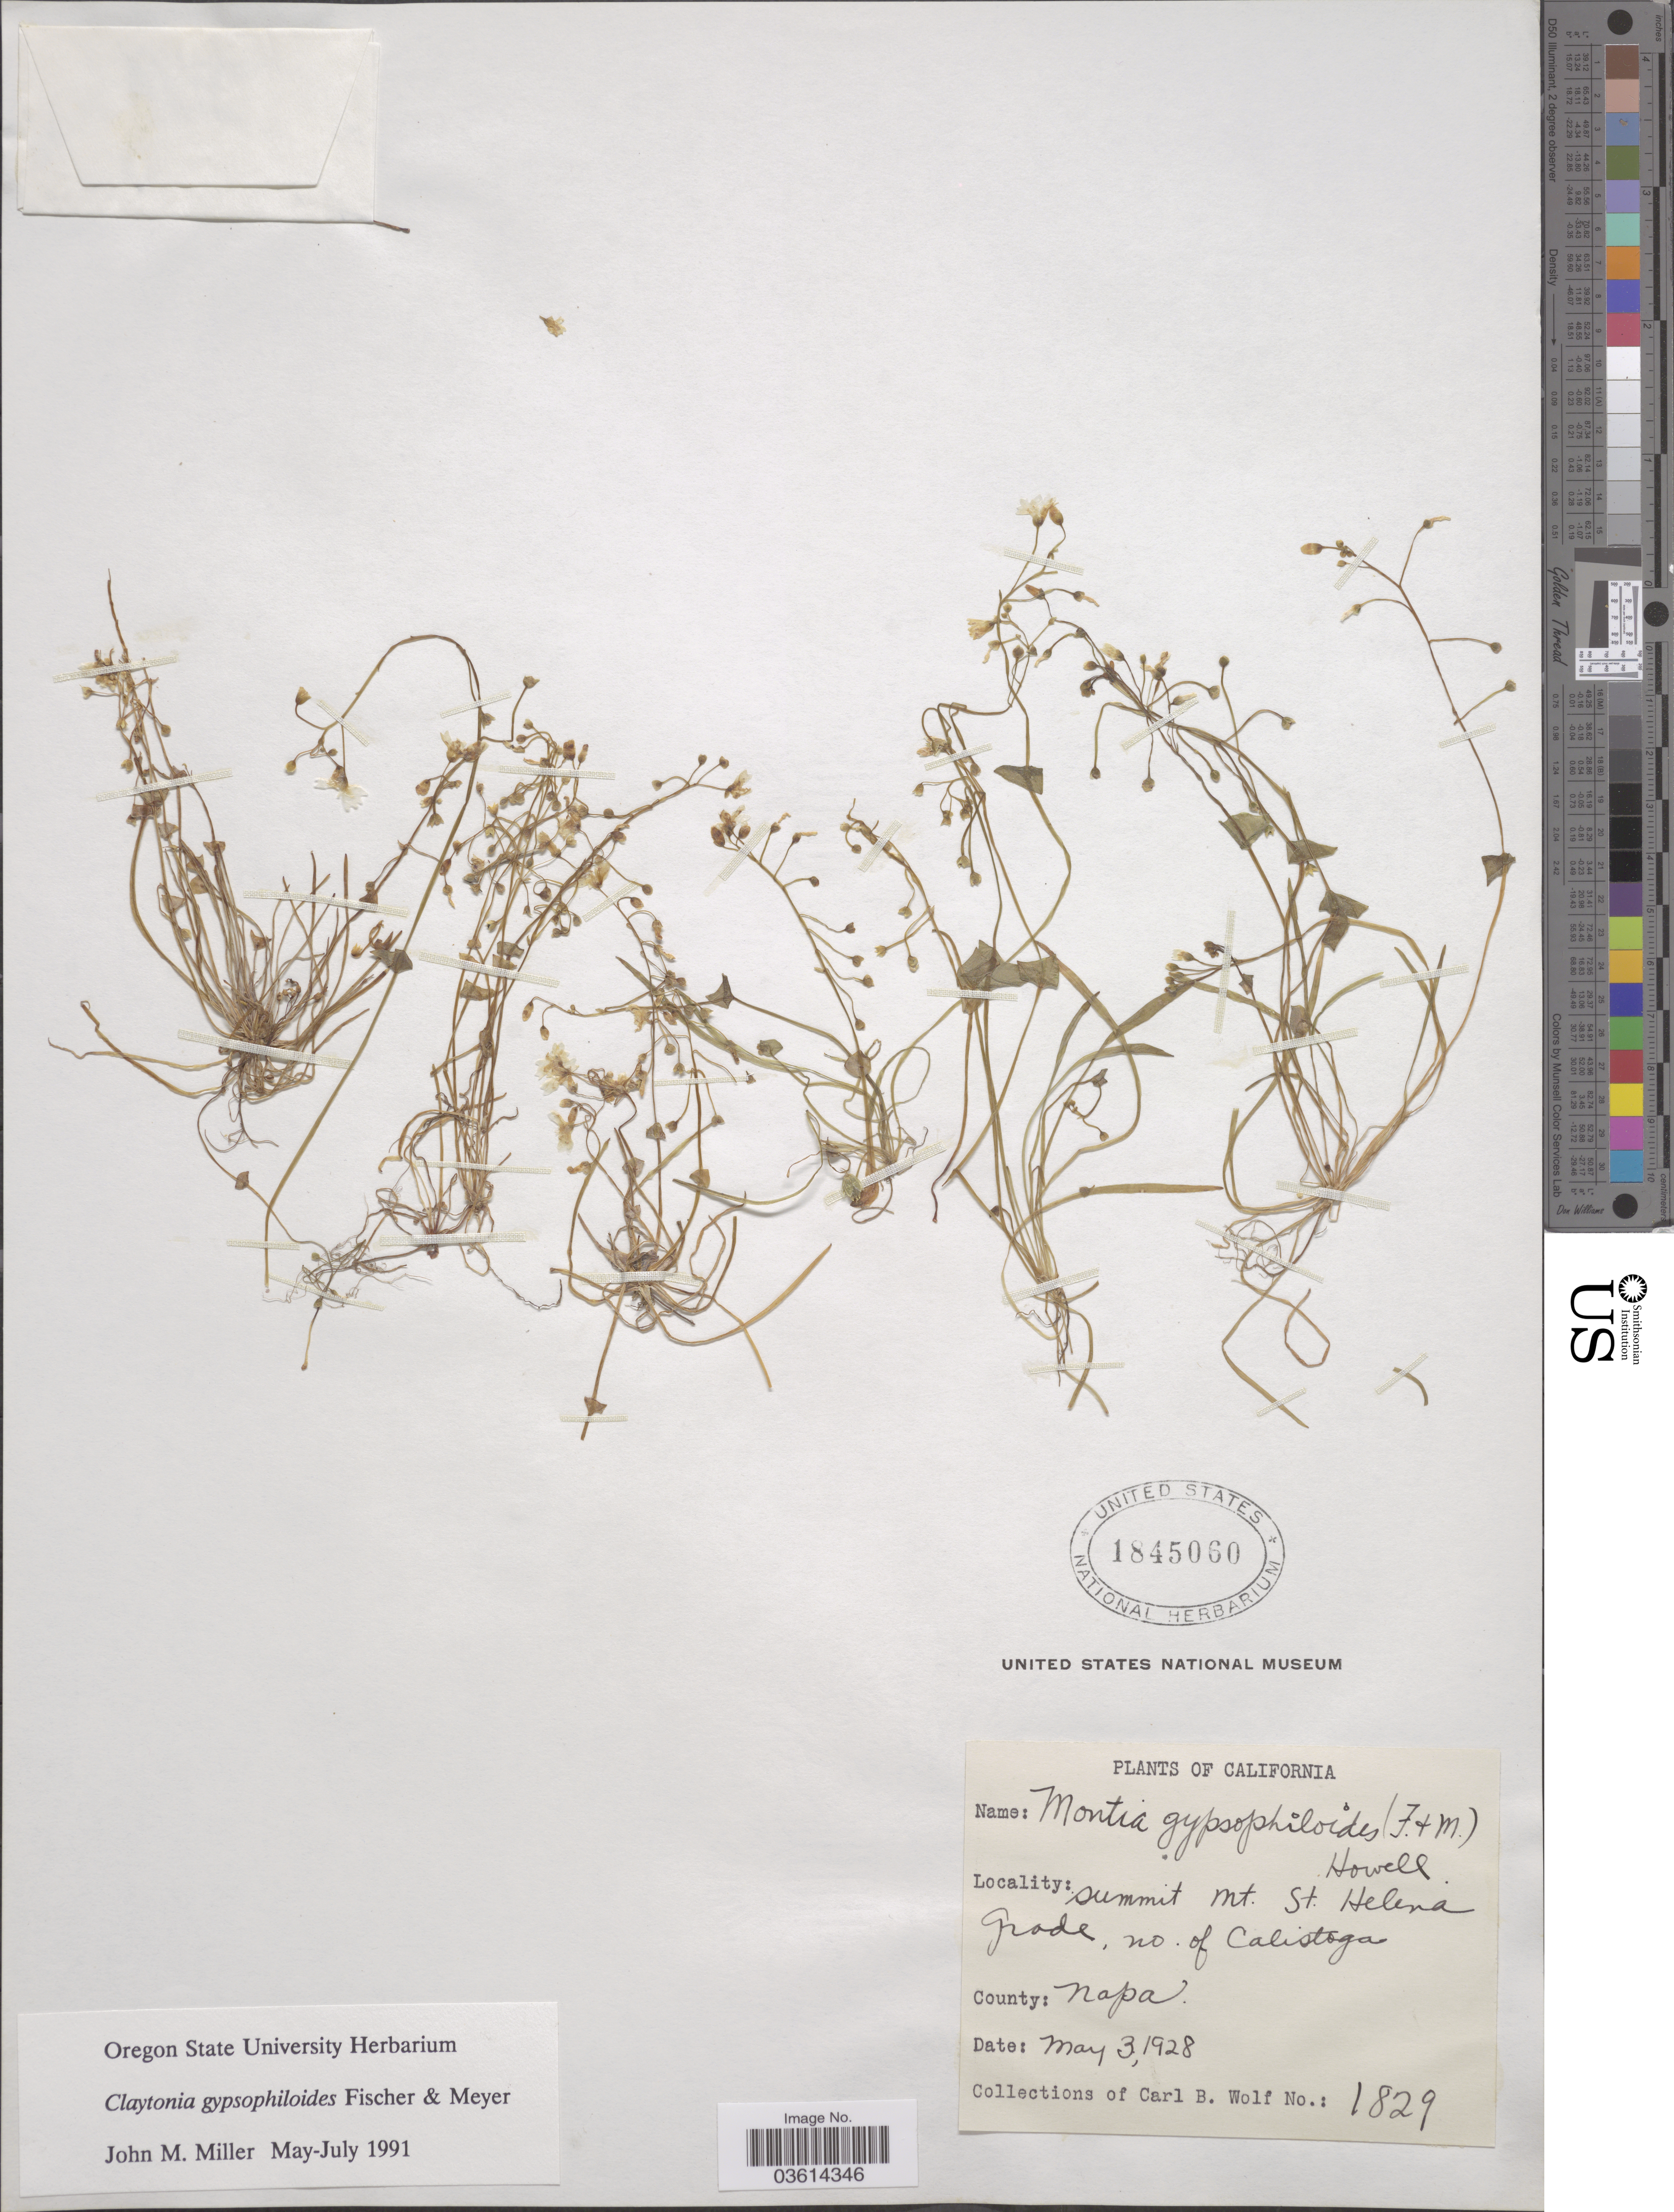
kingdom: Plantae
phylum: Tracheophyta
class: Magnoliopsida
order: Caryophyllales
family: Montiaceae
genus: Claytonia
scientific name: Claytonia gypsophiloides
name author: Fisch. & C.A. Mey.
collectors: C. B. Wolf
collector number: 1829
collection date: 1928-05-03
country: United States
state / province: California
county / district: Napa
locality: Summit Mt. St. Helena Grade, no. of Calistoga. County: Napa.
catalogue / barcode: US 1845060